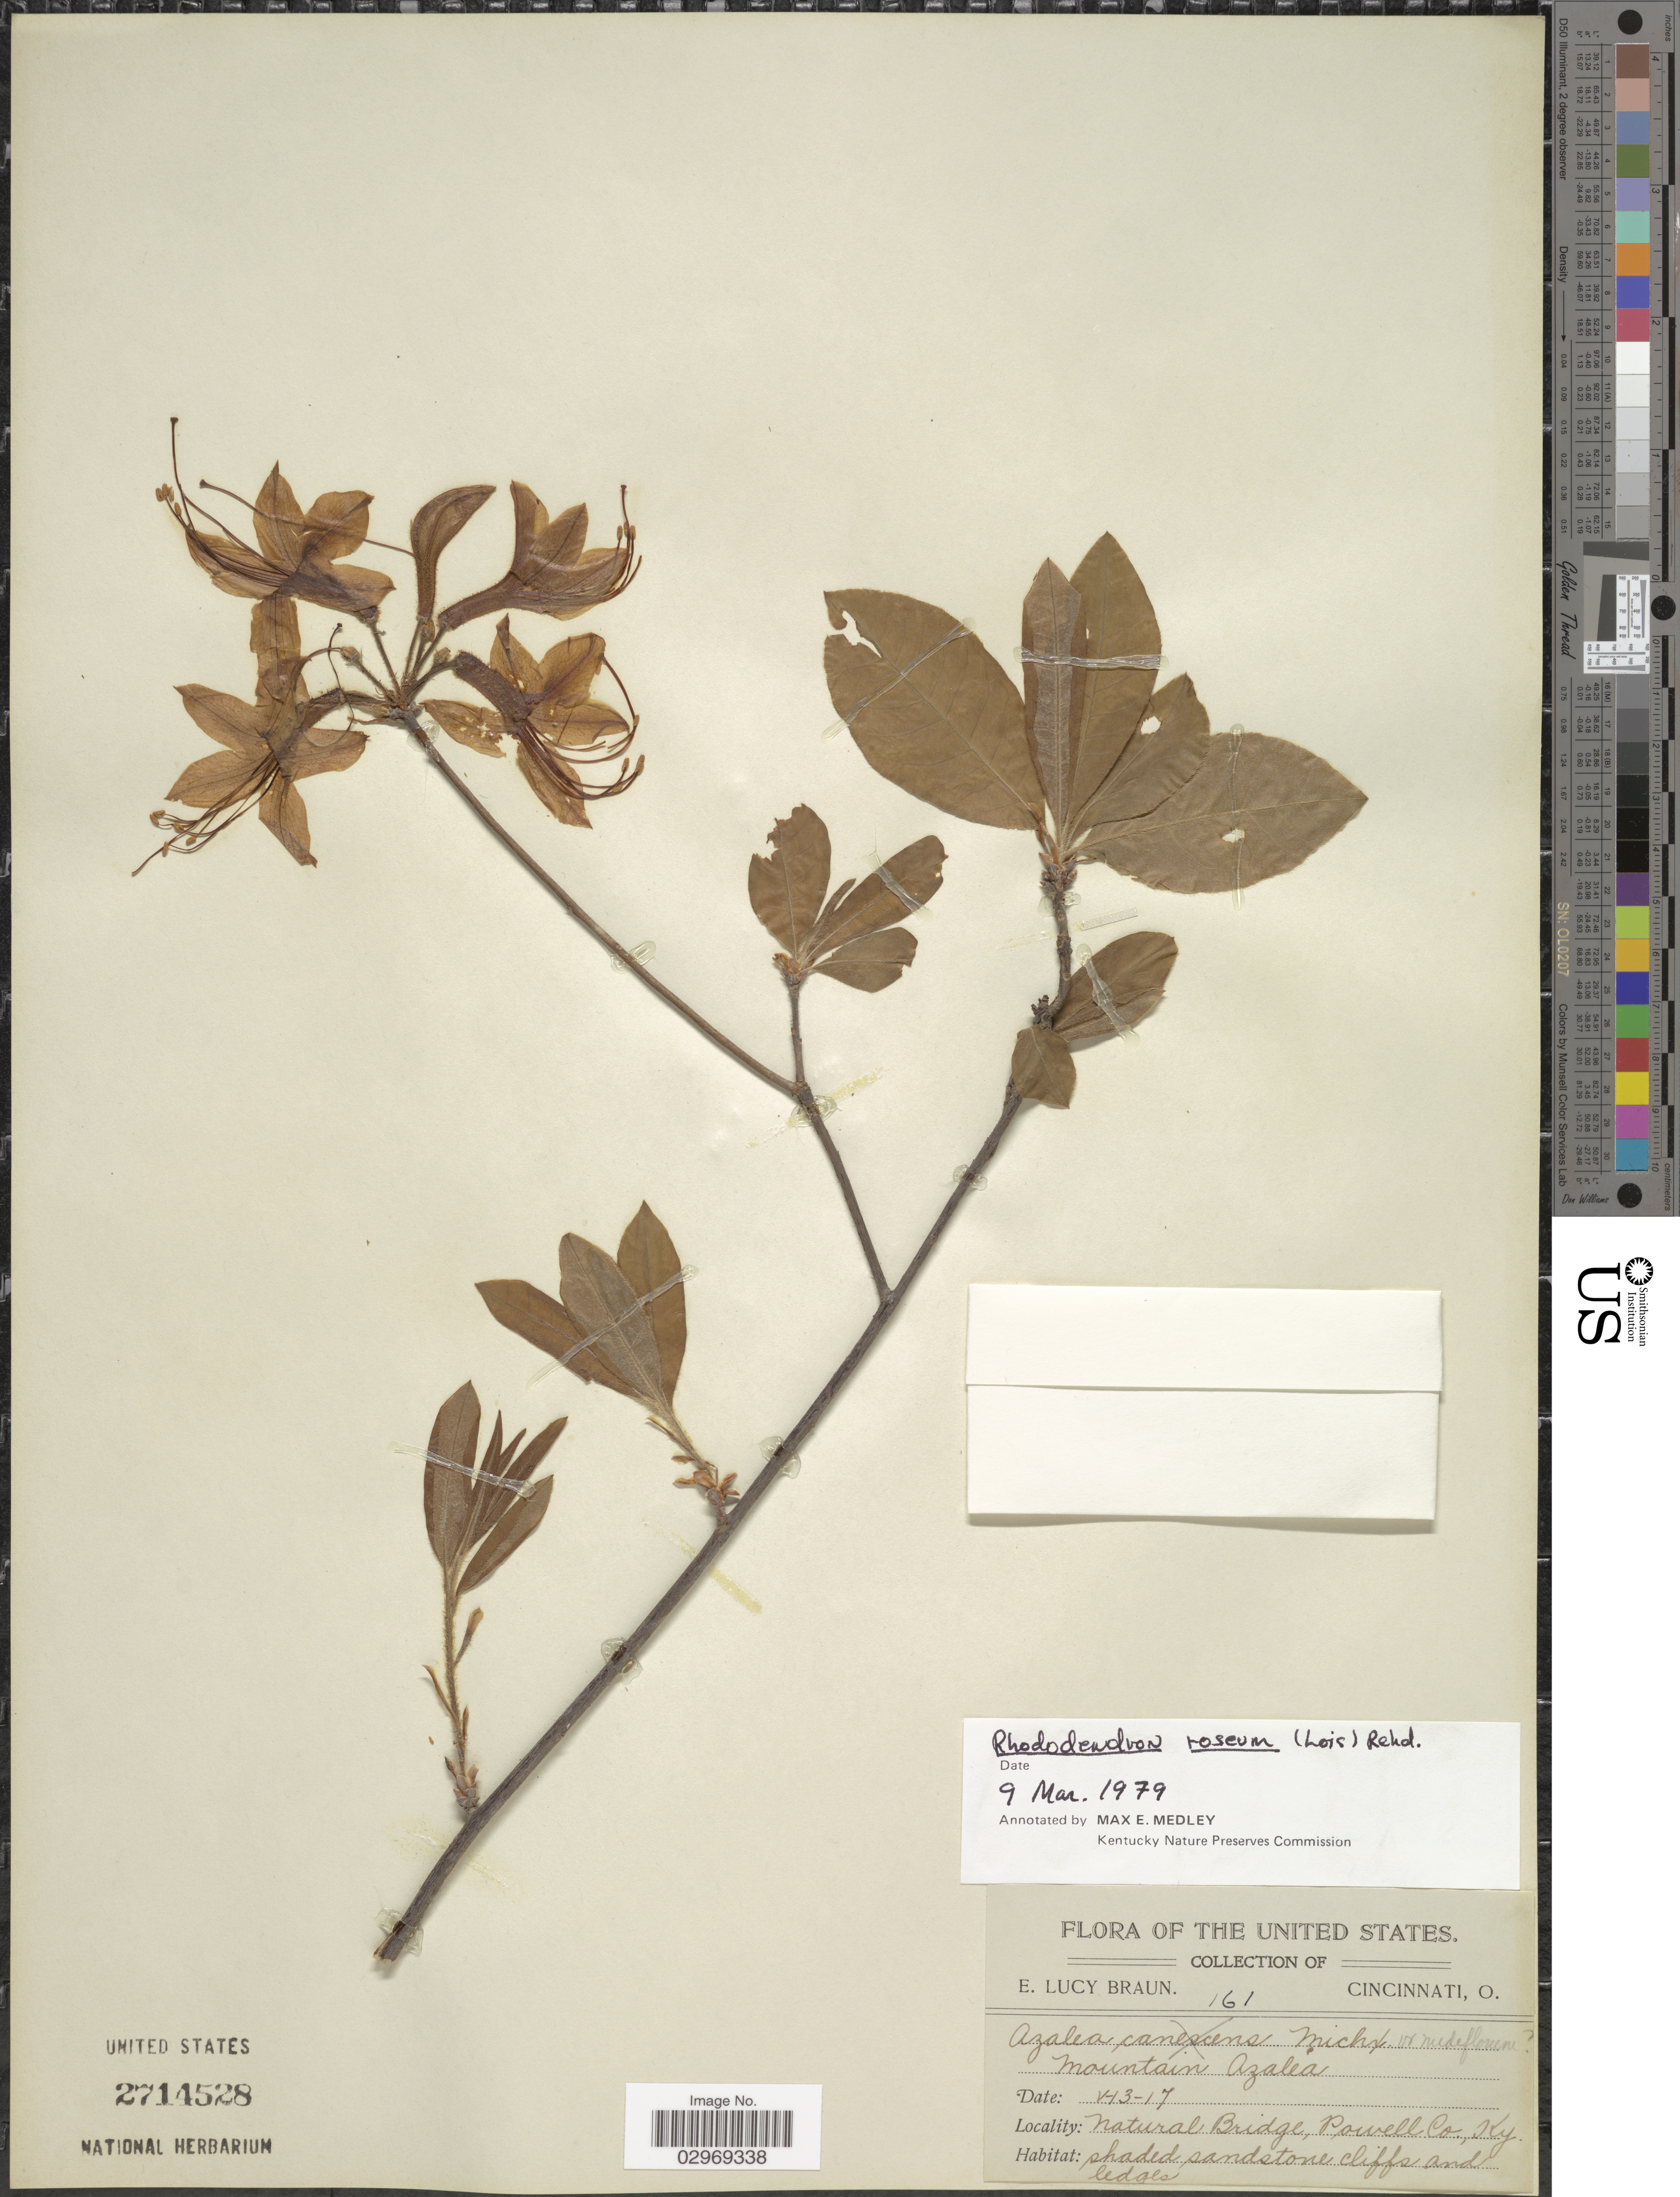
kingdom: Plantae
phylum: Tracheophyta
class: Magnoliopsida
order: Ericales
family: Ericaceae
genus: Rhododendron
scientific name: Rhododendron roseum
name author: (Loisel.) Rehder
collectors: E. L. Braun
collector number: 161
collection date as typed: Transcribed d/m/y: 13/5/17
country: United States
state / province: Kentucky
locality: Natural Bridge, Powell Co.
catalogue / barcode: US 2714528